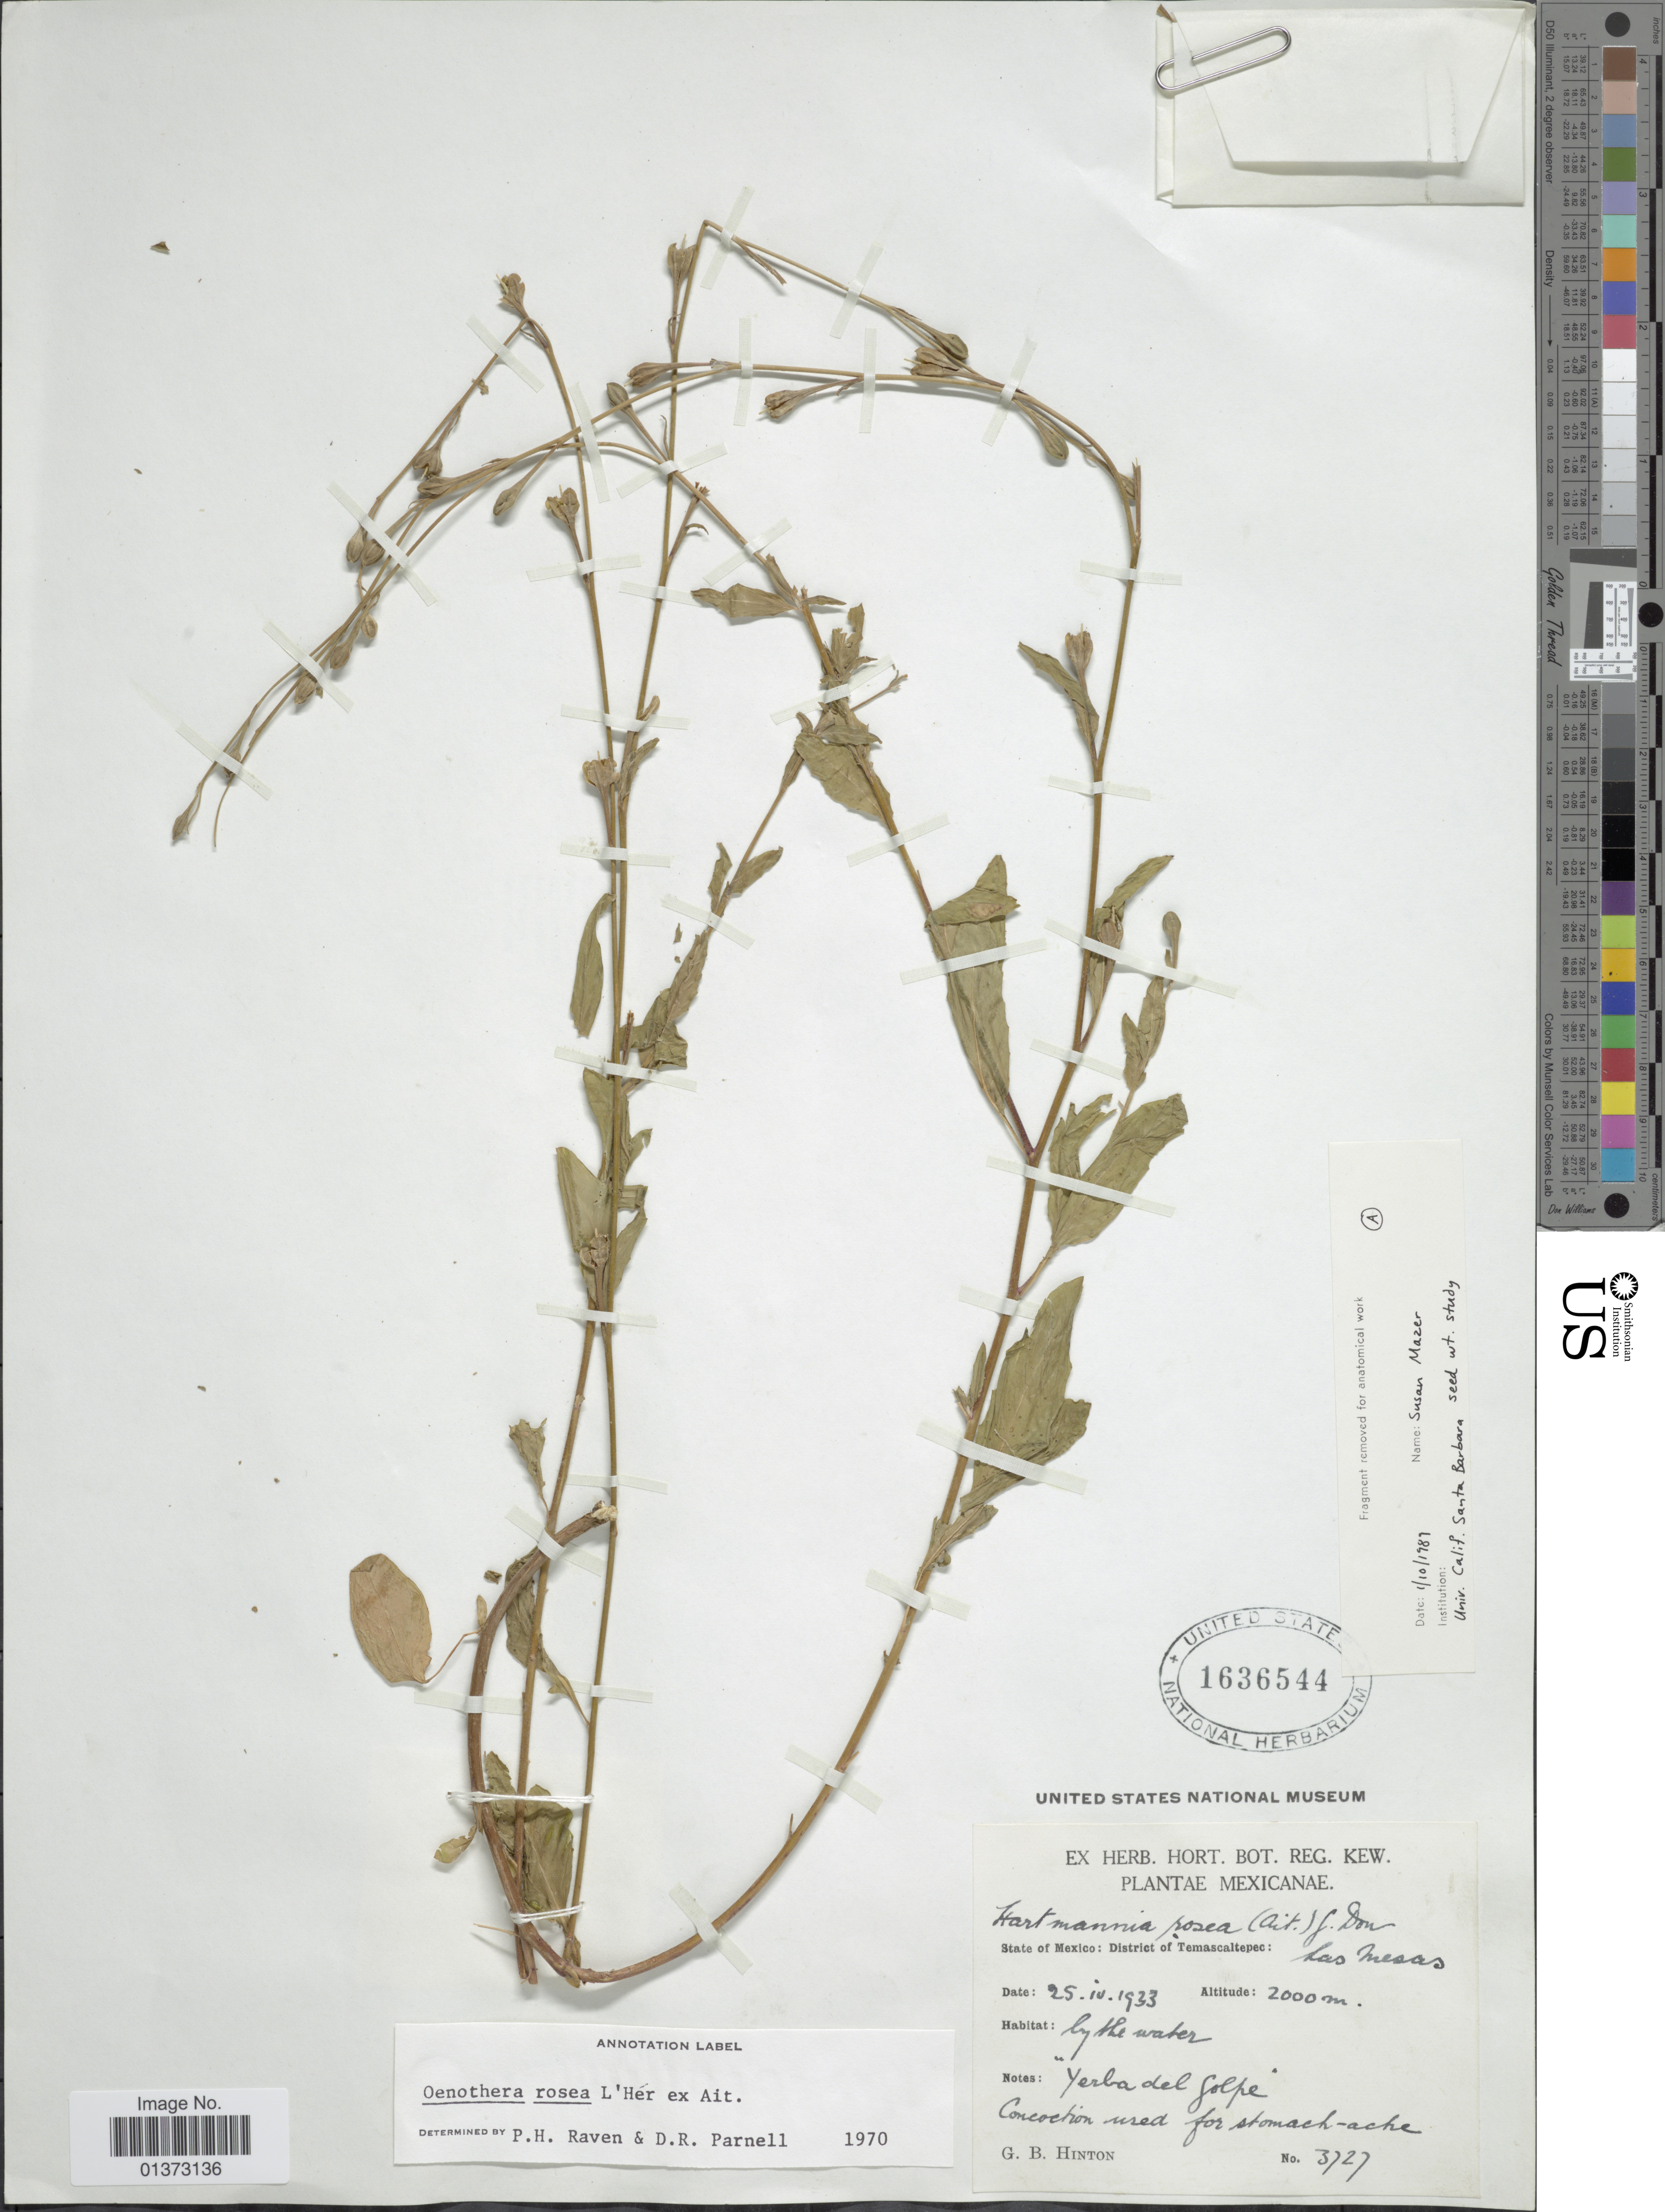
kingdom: Plantae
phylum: Tracheophyta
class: Magnoliopsida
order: Myrtales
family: Onagraceae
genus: Oenothera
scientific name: Oenothera rosea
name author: L'Hér. ex Aiton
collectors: G. B. Hinton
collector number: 3727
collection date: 1933-04-25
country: Mexico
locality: State of Mexico: District of Temascaltepec, Las Mesas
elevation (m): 2000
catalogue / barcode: US 1636544